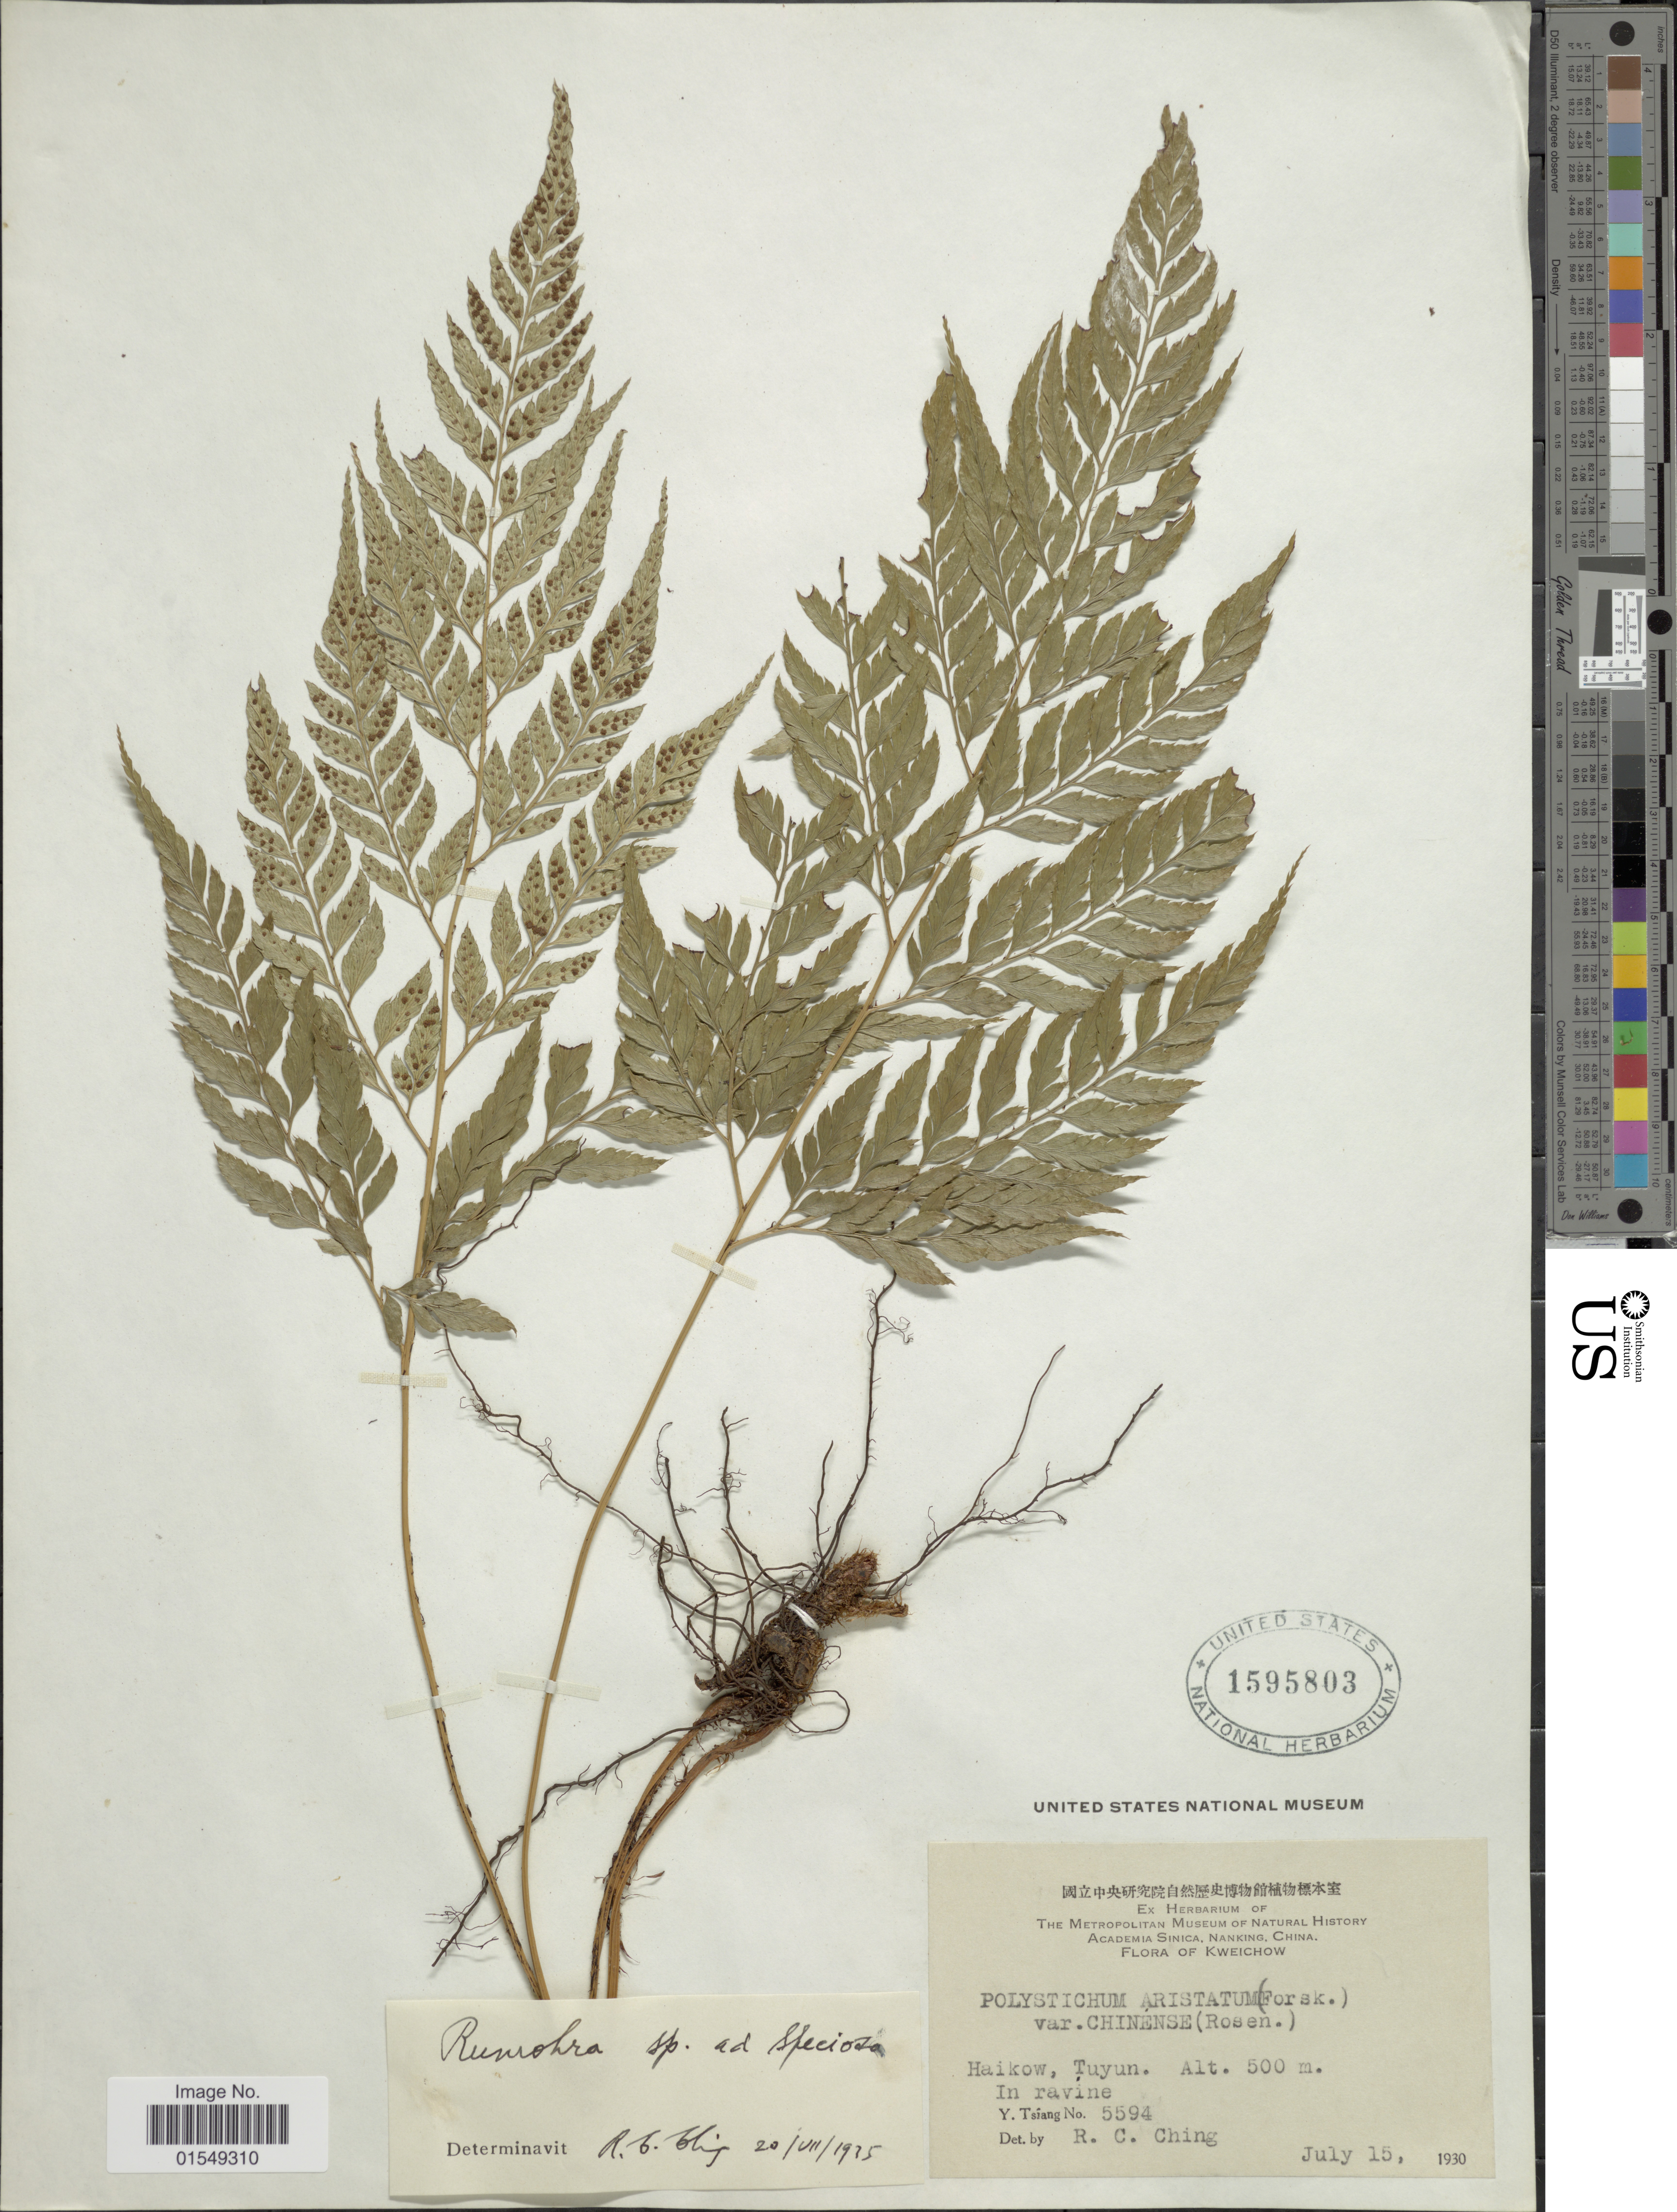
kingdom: Plantae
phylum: Tracheophyta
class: Polypodiopsida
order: Polypodiales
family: Dryopteridaceae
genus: Arachniodes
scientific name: Arachniodes speciosa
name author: (D. Don) Ching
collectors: Y. Tsiang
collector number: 5594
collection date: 1930-07-15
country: China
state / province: Guizhou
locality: Kweichow, Haikow, Tuyun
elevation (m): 500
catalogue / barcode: US 1595803